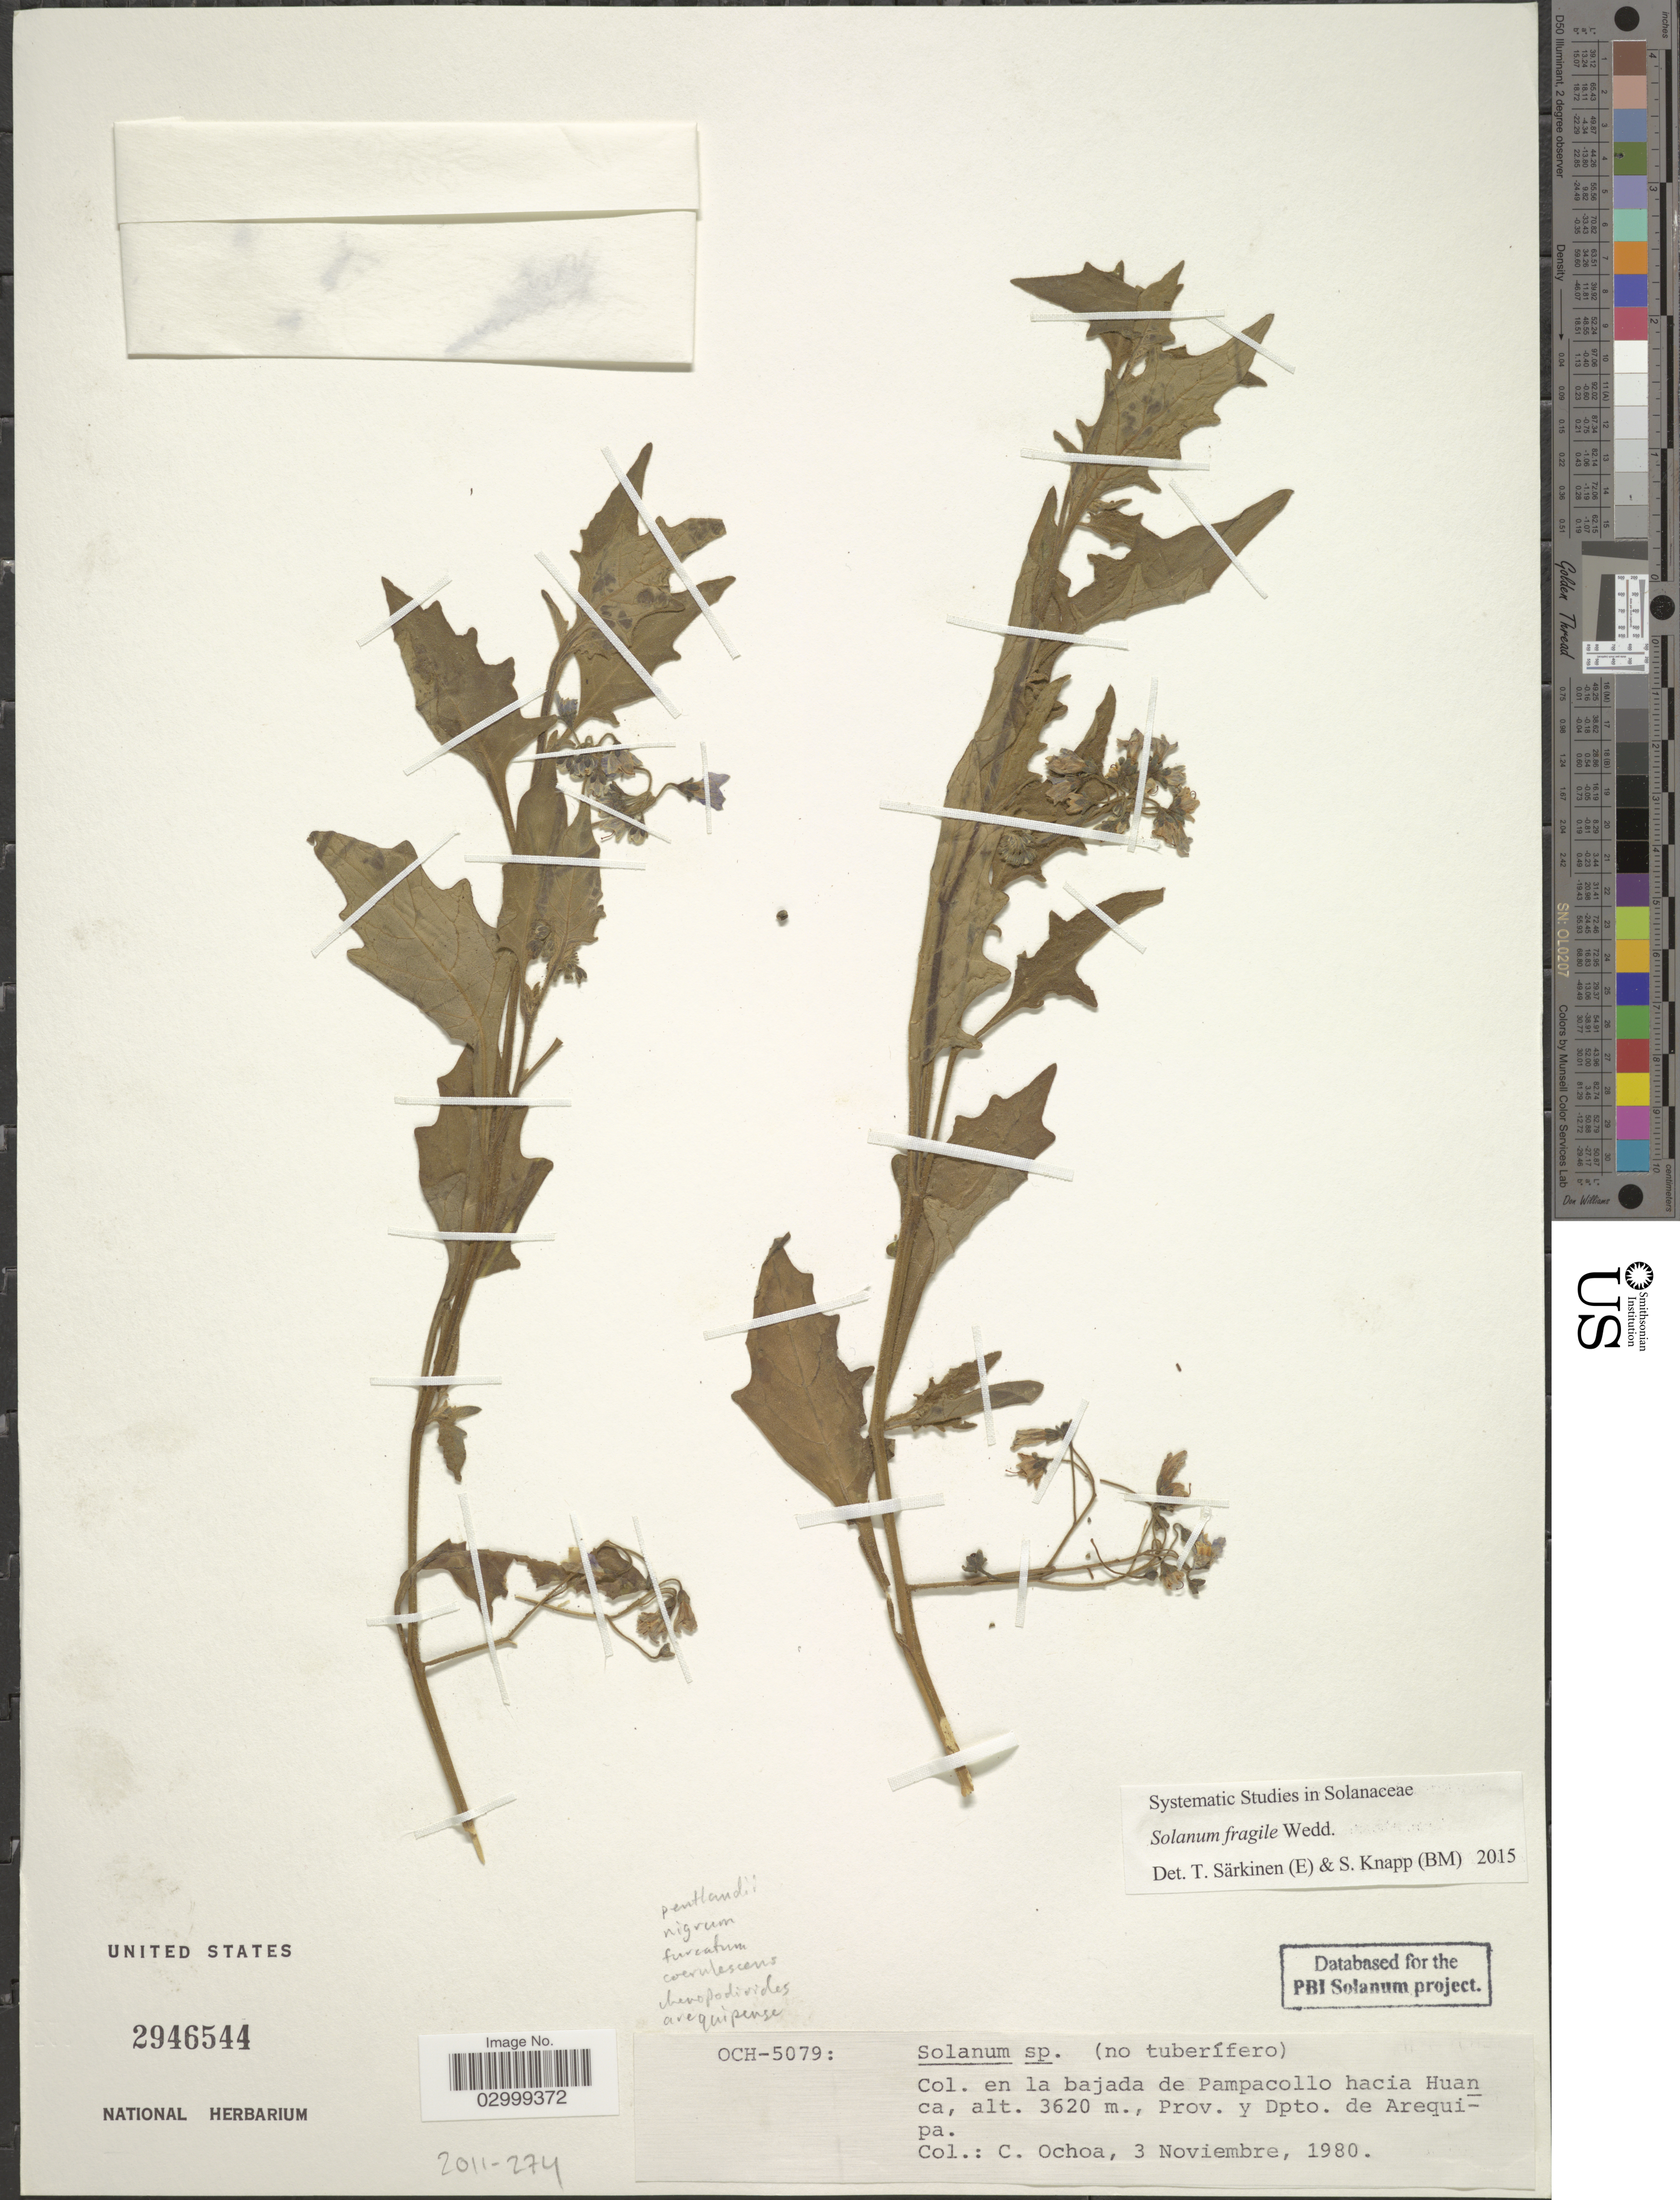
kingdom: Plantae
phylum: Tracheophyta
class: Magnoliopsida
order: Solanales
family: Solanaceae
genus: Solanum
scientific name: Solanum fragile C. Wright ex Griseb., nom. illeg.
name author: C. Wright ex Griseb.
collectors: C. Ochoa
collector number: OCH-5079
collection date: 1980-11-03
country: Peru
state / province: Arequipa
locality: En la bajada de Pampacollo hacia Huanca, Prov. y Dpto. de Arequipa.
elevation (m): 3620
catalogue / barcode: US 2946544